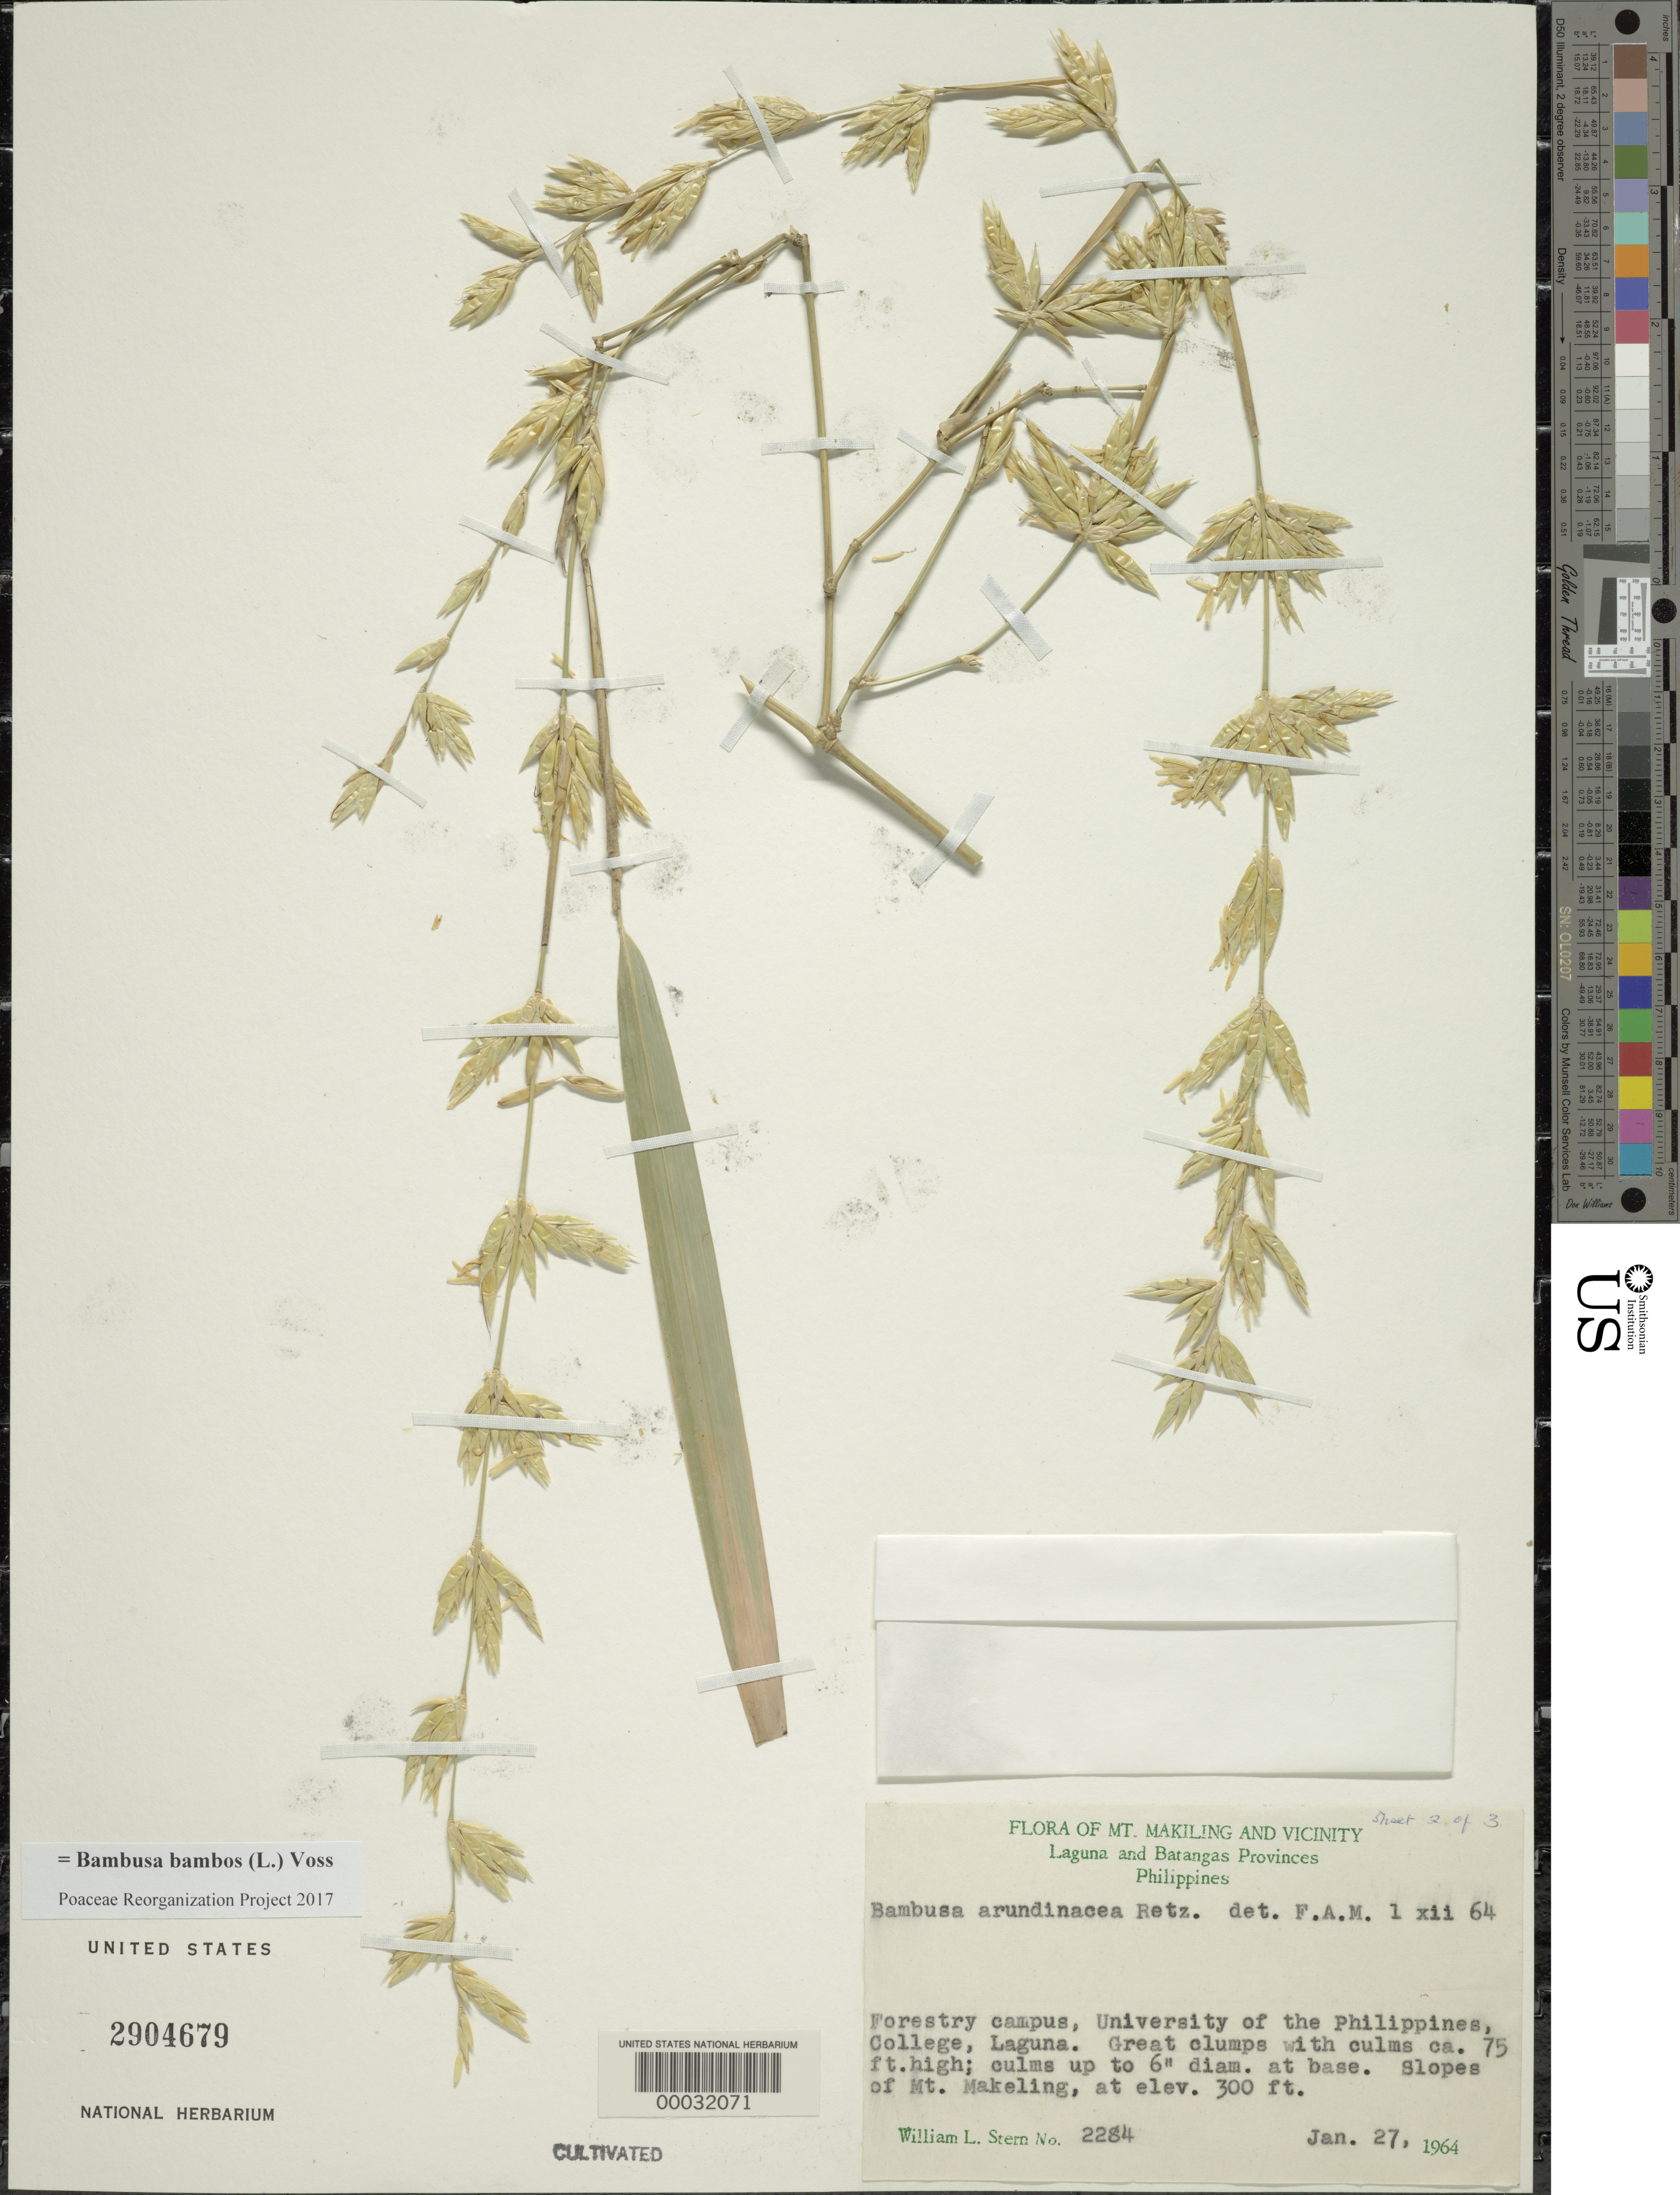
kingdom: Plantae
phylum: Tracheophyta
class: Liliopsida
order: Poales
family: Poaceae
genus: Bambusa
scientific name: Bambusa bambos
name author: (L.) Voss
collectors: W. L. Stern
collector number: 2284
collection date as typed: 27 Jan 1964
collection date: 1964-01-27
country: Philippines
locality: University of the philippines-mt. makeling, laguna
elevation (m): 92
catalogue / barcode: US 2904679